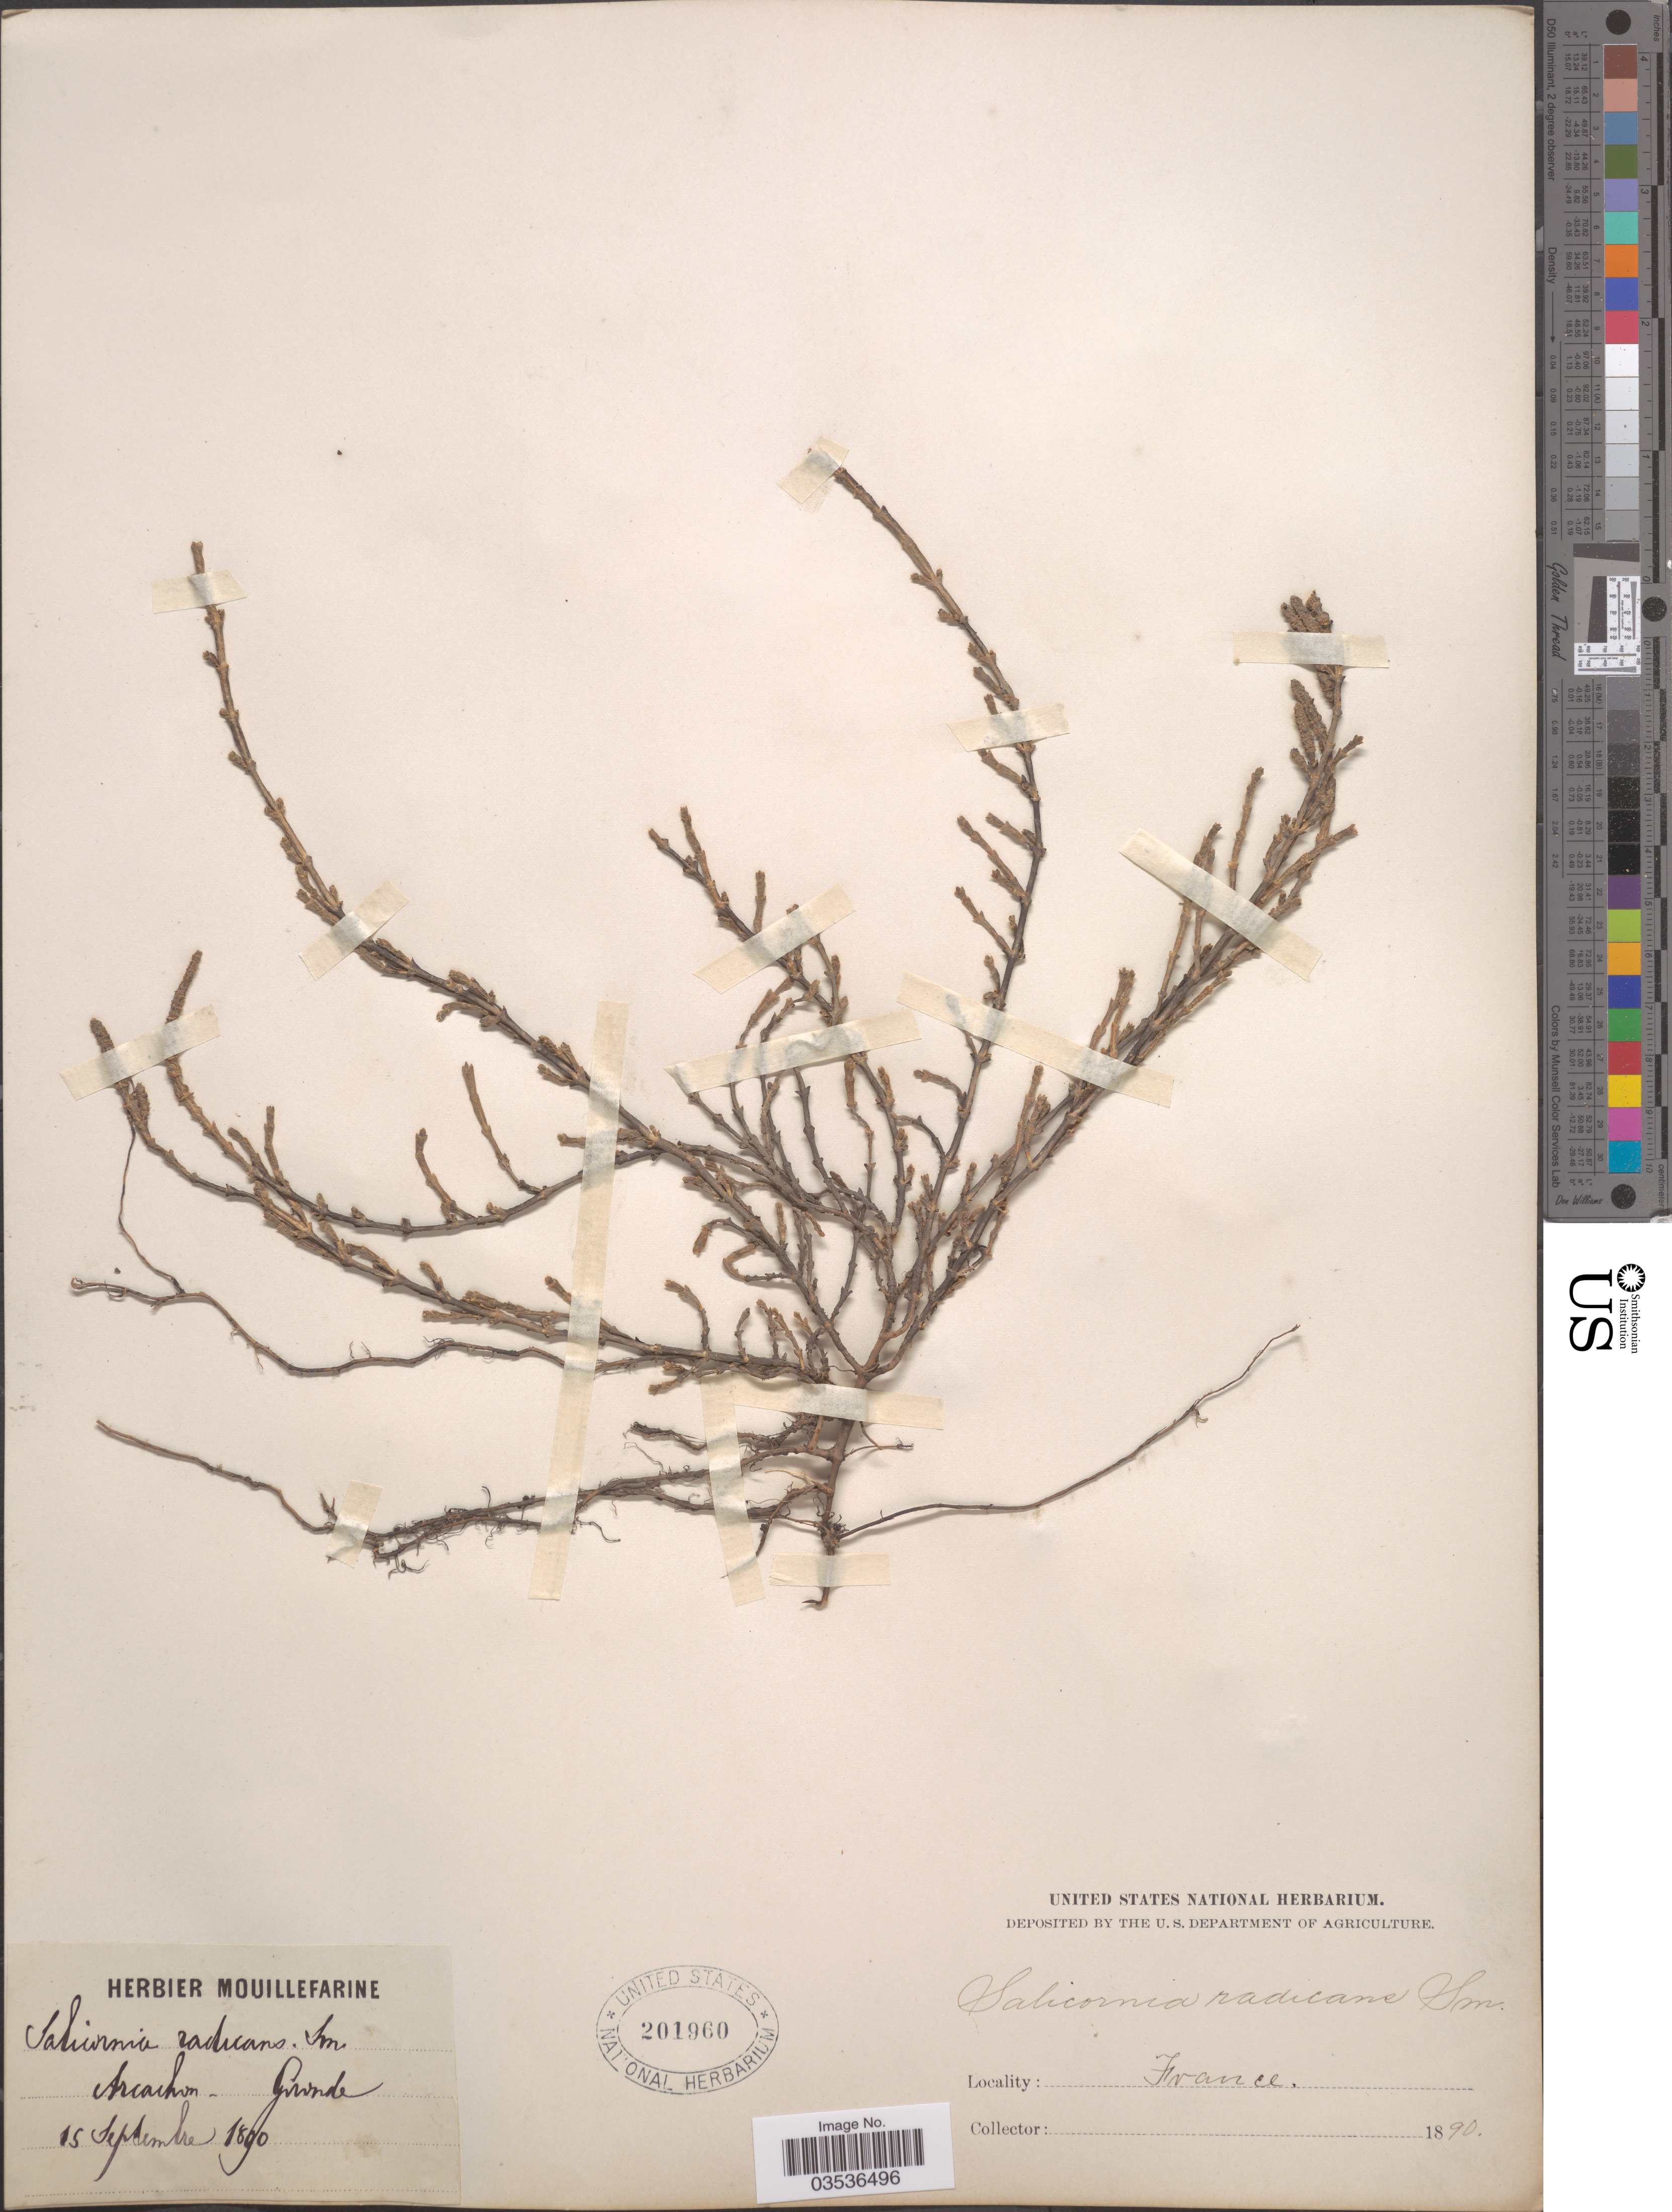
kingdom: Plantae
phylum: Tracheophyta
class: Magnoliopsida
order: Caryophyllales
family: Amaranthaceae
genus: Salicornia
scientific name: Salicornia radicans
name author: Sm.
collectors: ex herb. Mouillefarine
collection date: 1890-09-15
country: France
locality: Arcachon- Gironde.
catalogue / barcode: US 201960